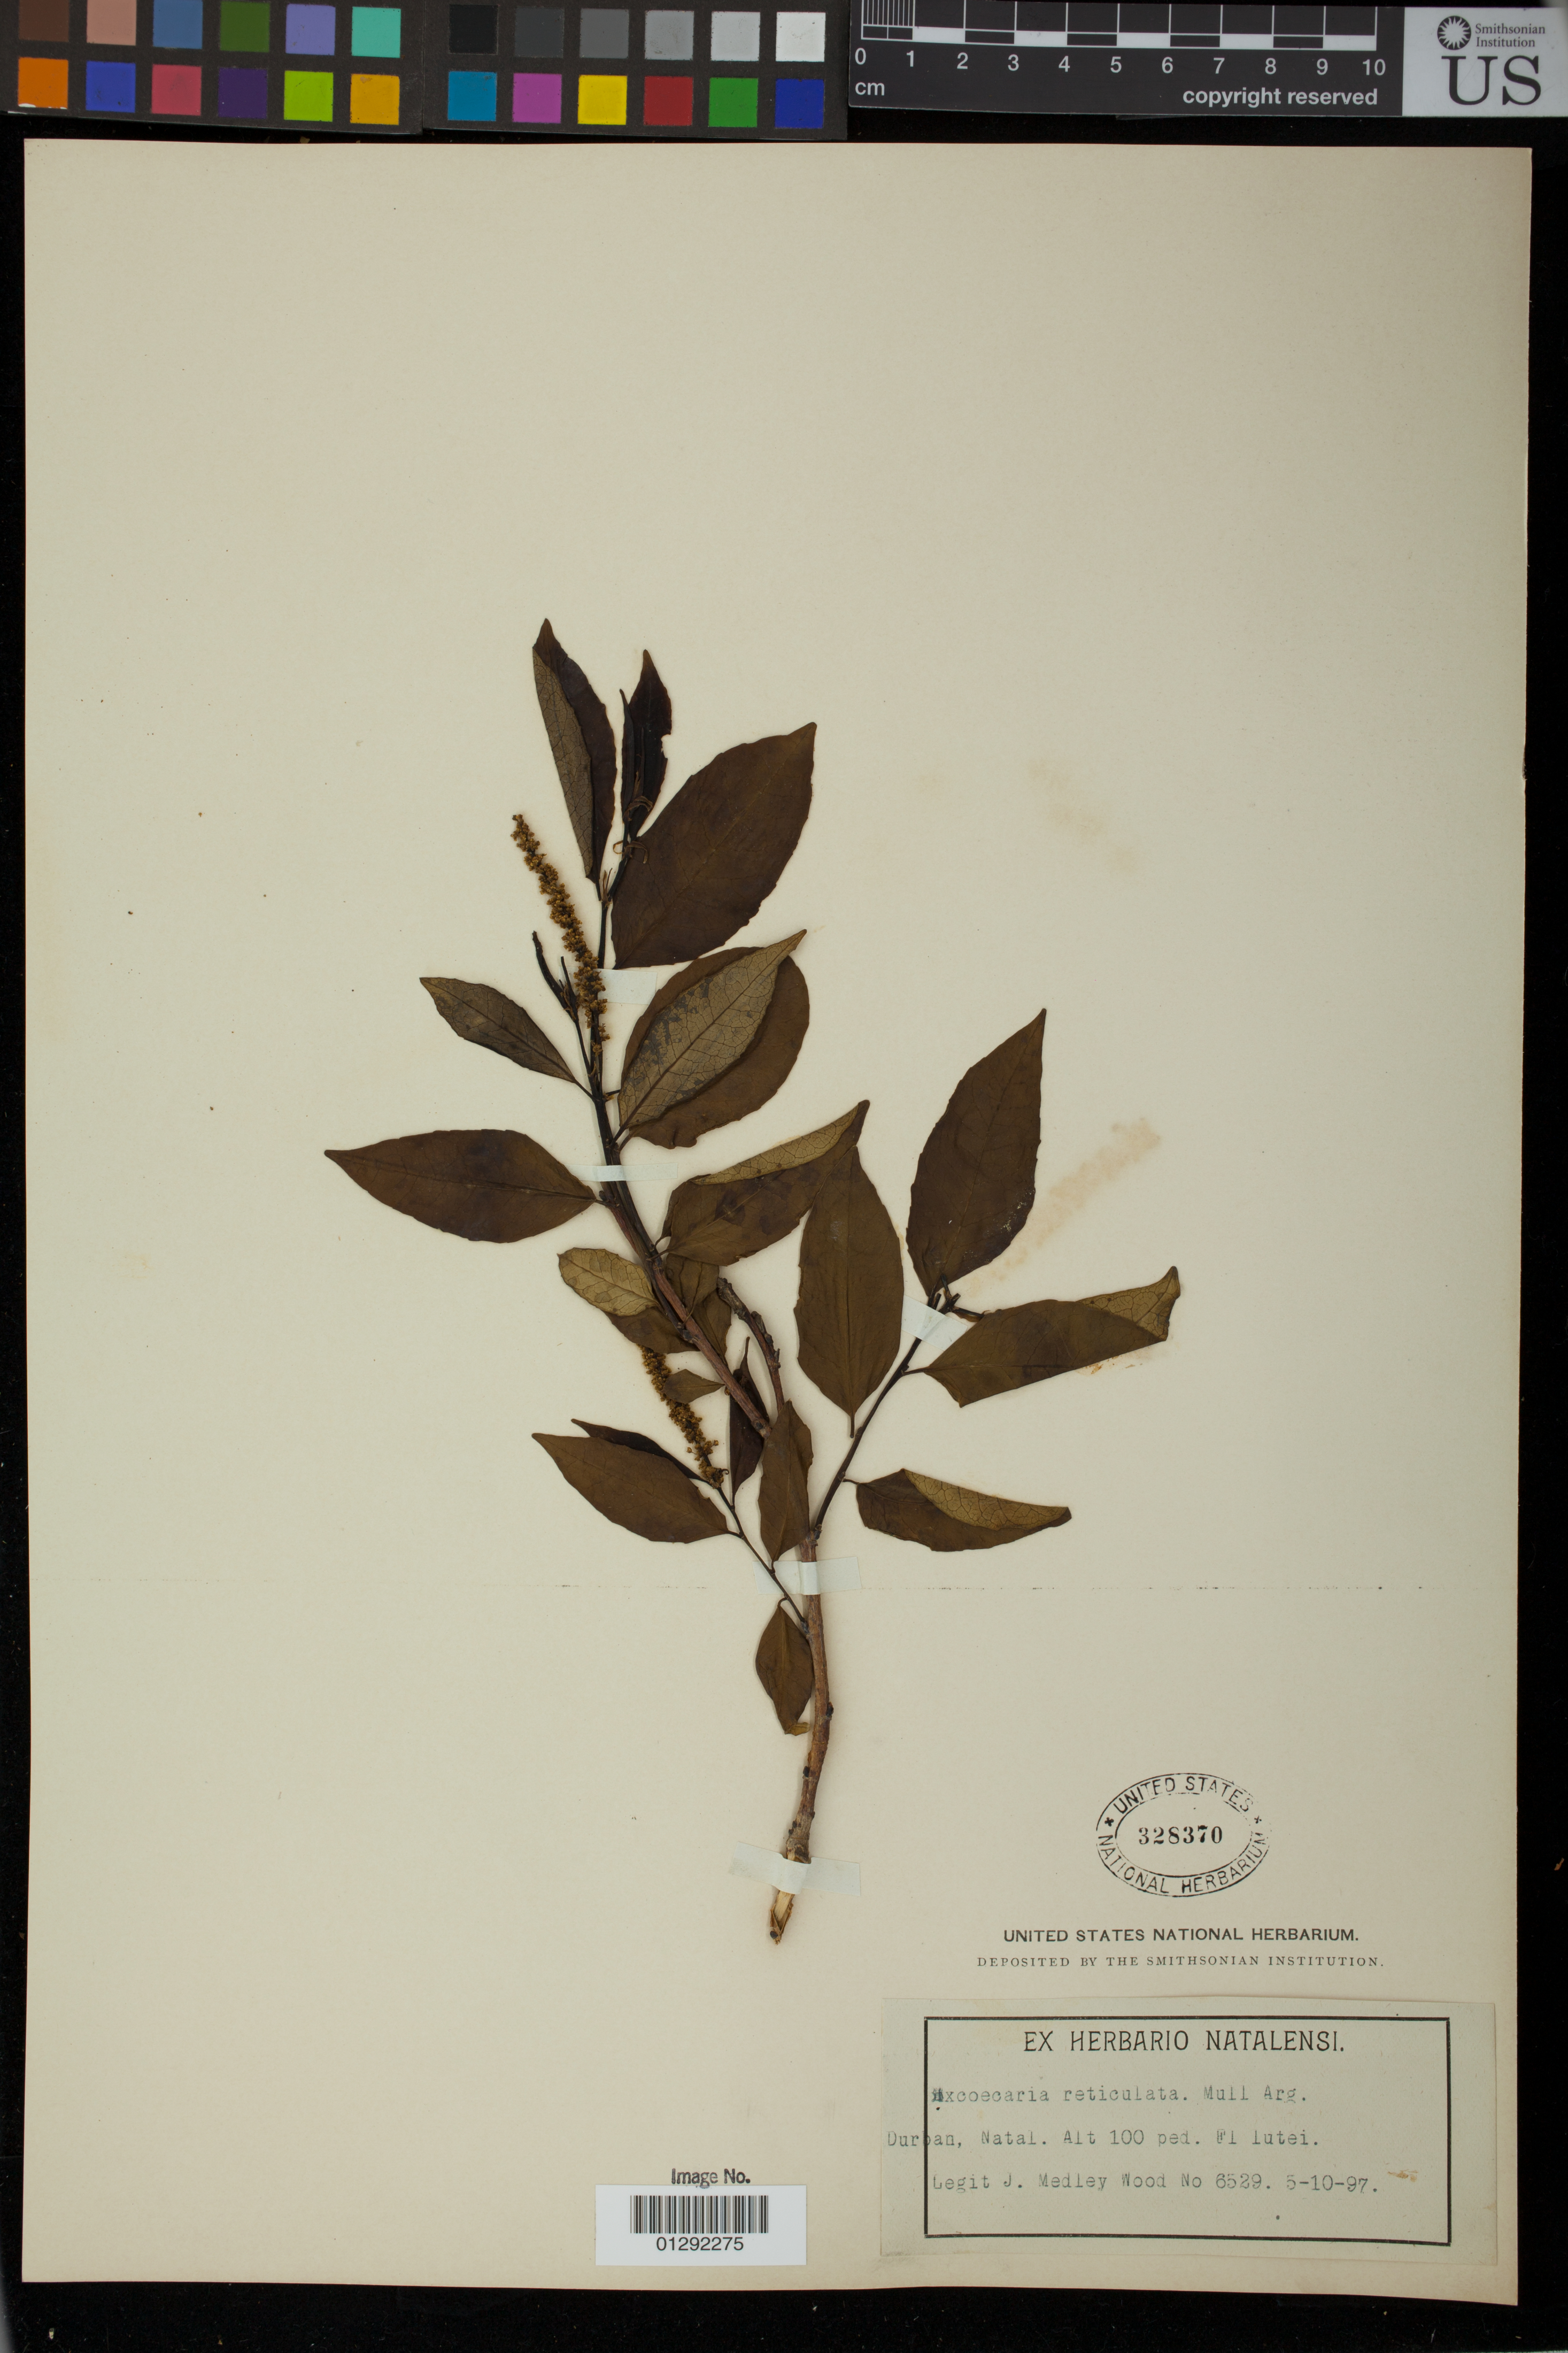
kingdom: Plantae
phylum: Tracheophyta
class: Magnoliopsida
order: Malpighiales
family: Euphorbiaceae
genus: Excoecaria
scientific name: Excoecaria reticulata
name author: (Hochst.) Müll. Arg.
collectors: J. M. Wood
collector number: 6529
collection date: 1997-10-05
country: South Africa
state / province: KwaZulu-Natal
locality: Durban, Natal.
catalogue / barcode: US 328370